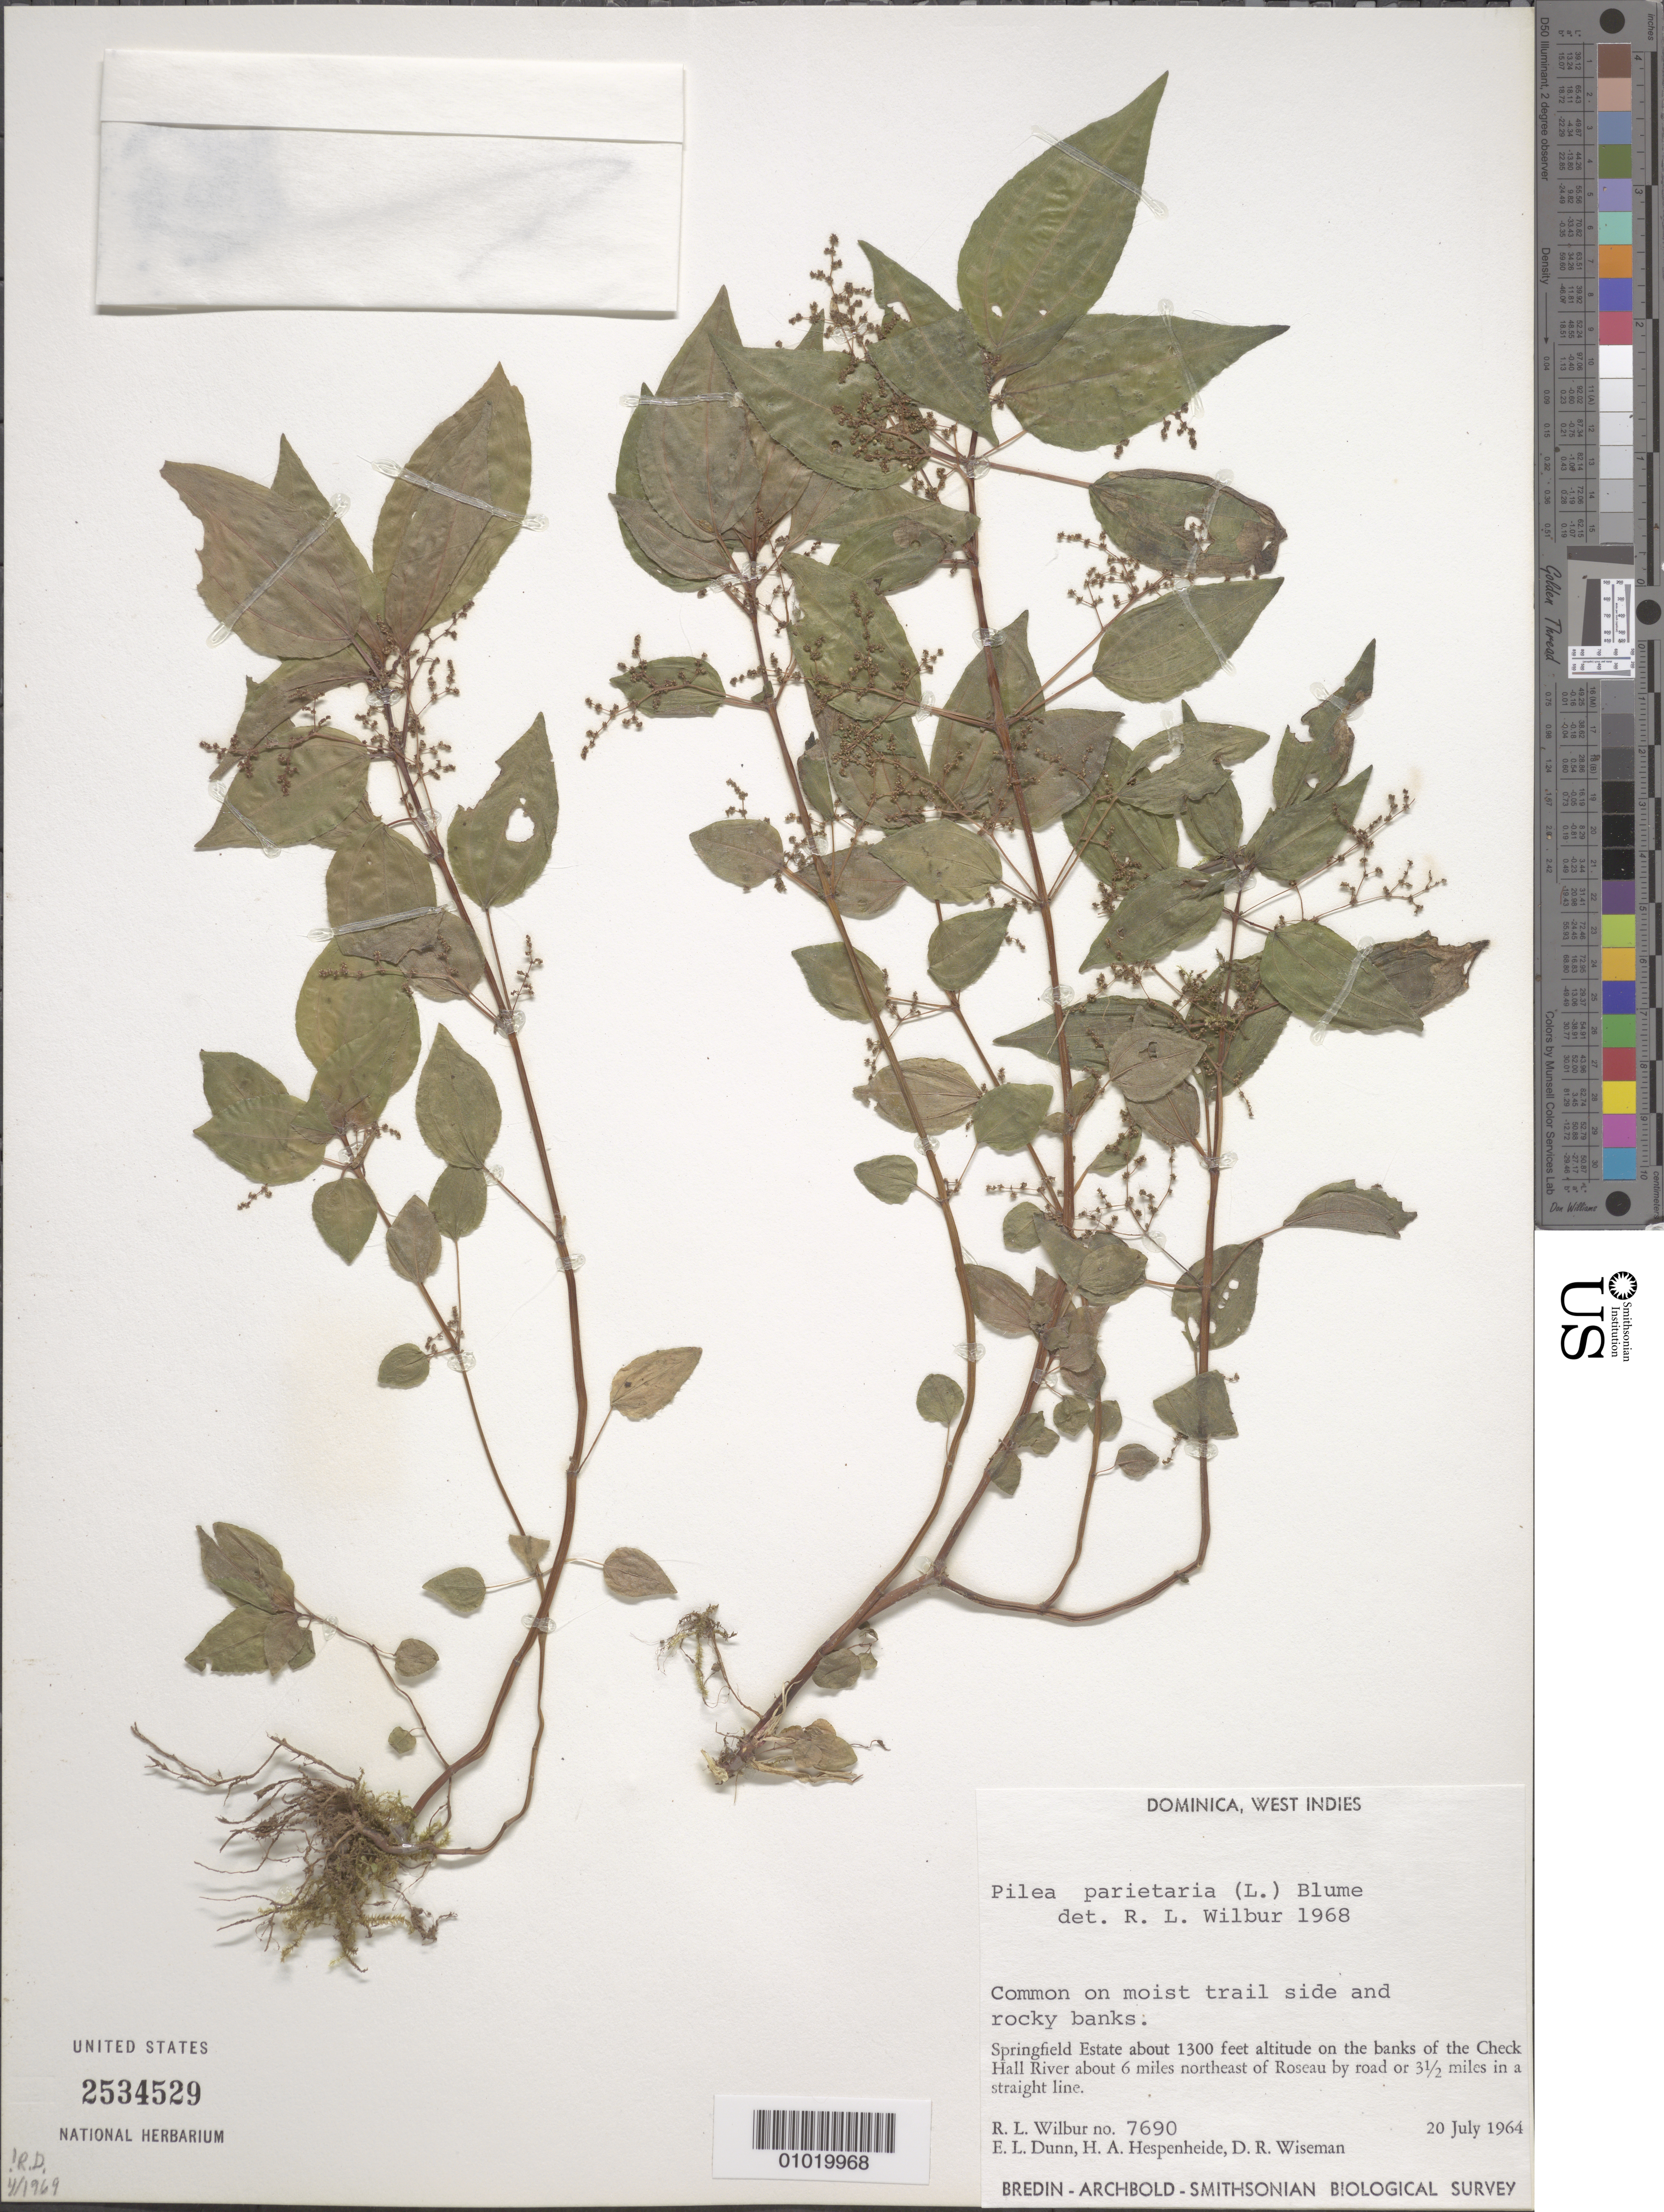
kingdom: Plantae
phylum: Tracheophyta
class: Magnoliopsida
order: Rosales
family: Urticaceae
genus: Pilea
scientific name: Pilea parietaria var. parietaria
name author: (L.) Blume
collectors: R. L. Wilbur, E. Dunn, H. A. Hespenheide & D. R. Wiseman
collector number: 7690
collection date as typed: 20 Jul 1964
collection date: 1964-07-20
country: Dominica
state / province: St. Paul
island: Dominica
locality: Springfield Estate, on the banks of the Check Hall River about 6mi NE of Roseau by road or 3.5 mi in a straight line.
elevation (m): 396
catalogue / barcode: US 2534529